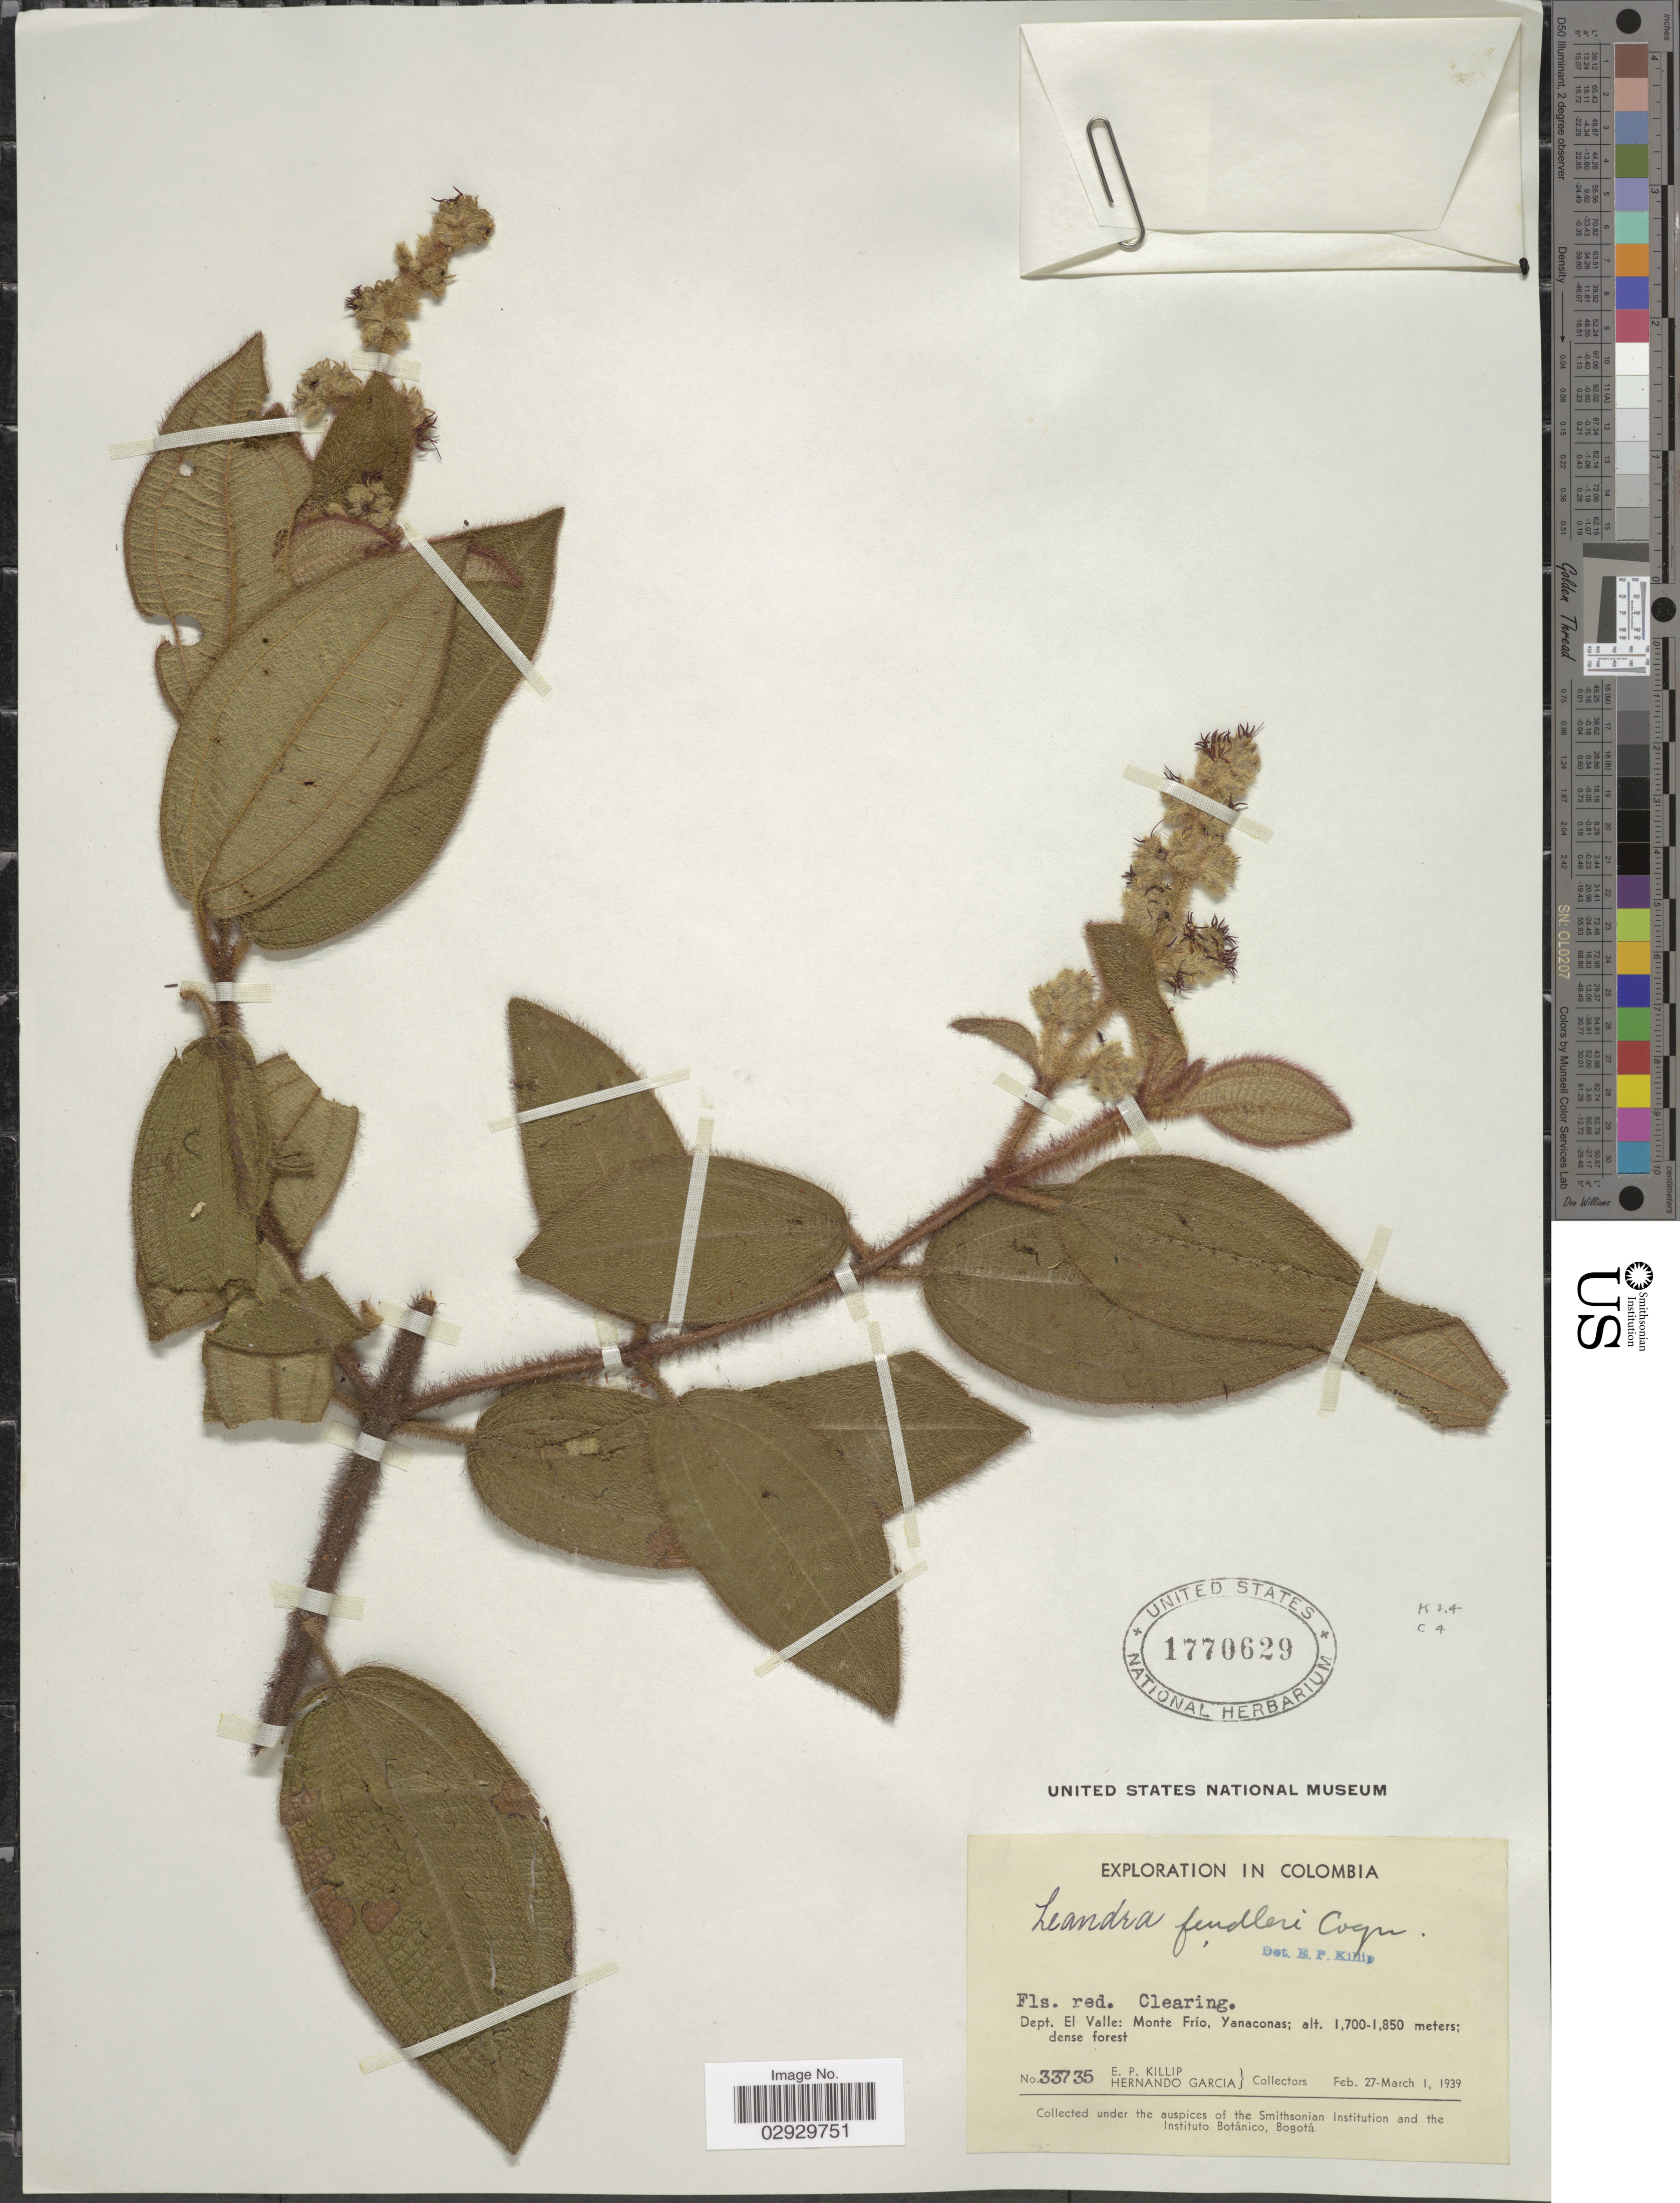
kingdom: Plantae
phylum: Tracheophyta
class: Magnoliopsida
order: Myrtales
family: Melastomataceae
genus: Leandra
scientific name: Leandra lindeniana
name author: (Naudin) Cogn.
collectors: E. P. Killip & H. Garcia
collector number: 33735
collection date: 1939-02-27/1939-03-01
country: Colombia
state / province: Valle del Cauca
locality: Dept. El Valle: Monte Frío, Yanaconas.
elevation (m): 1700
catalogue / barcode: US 1770629